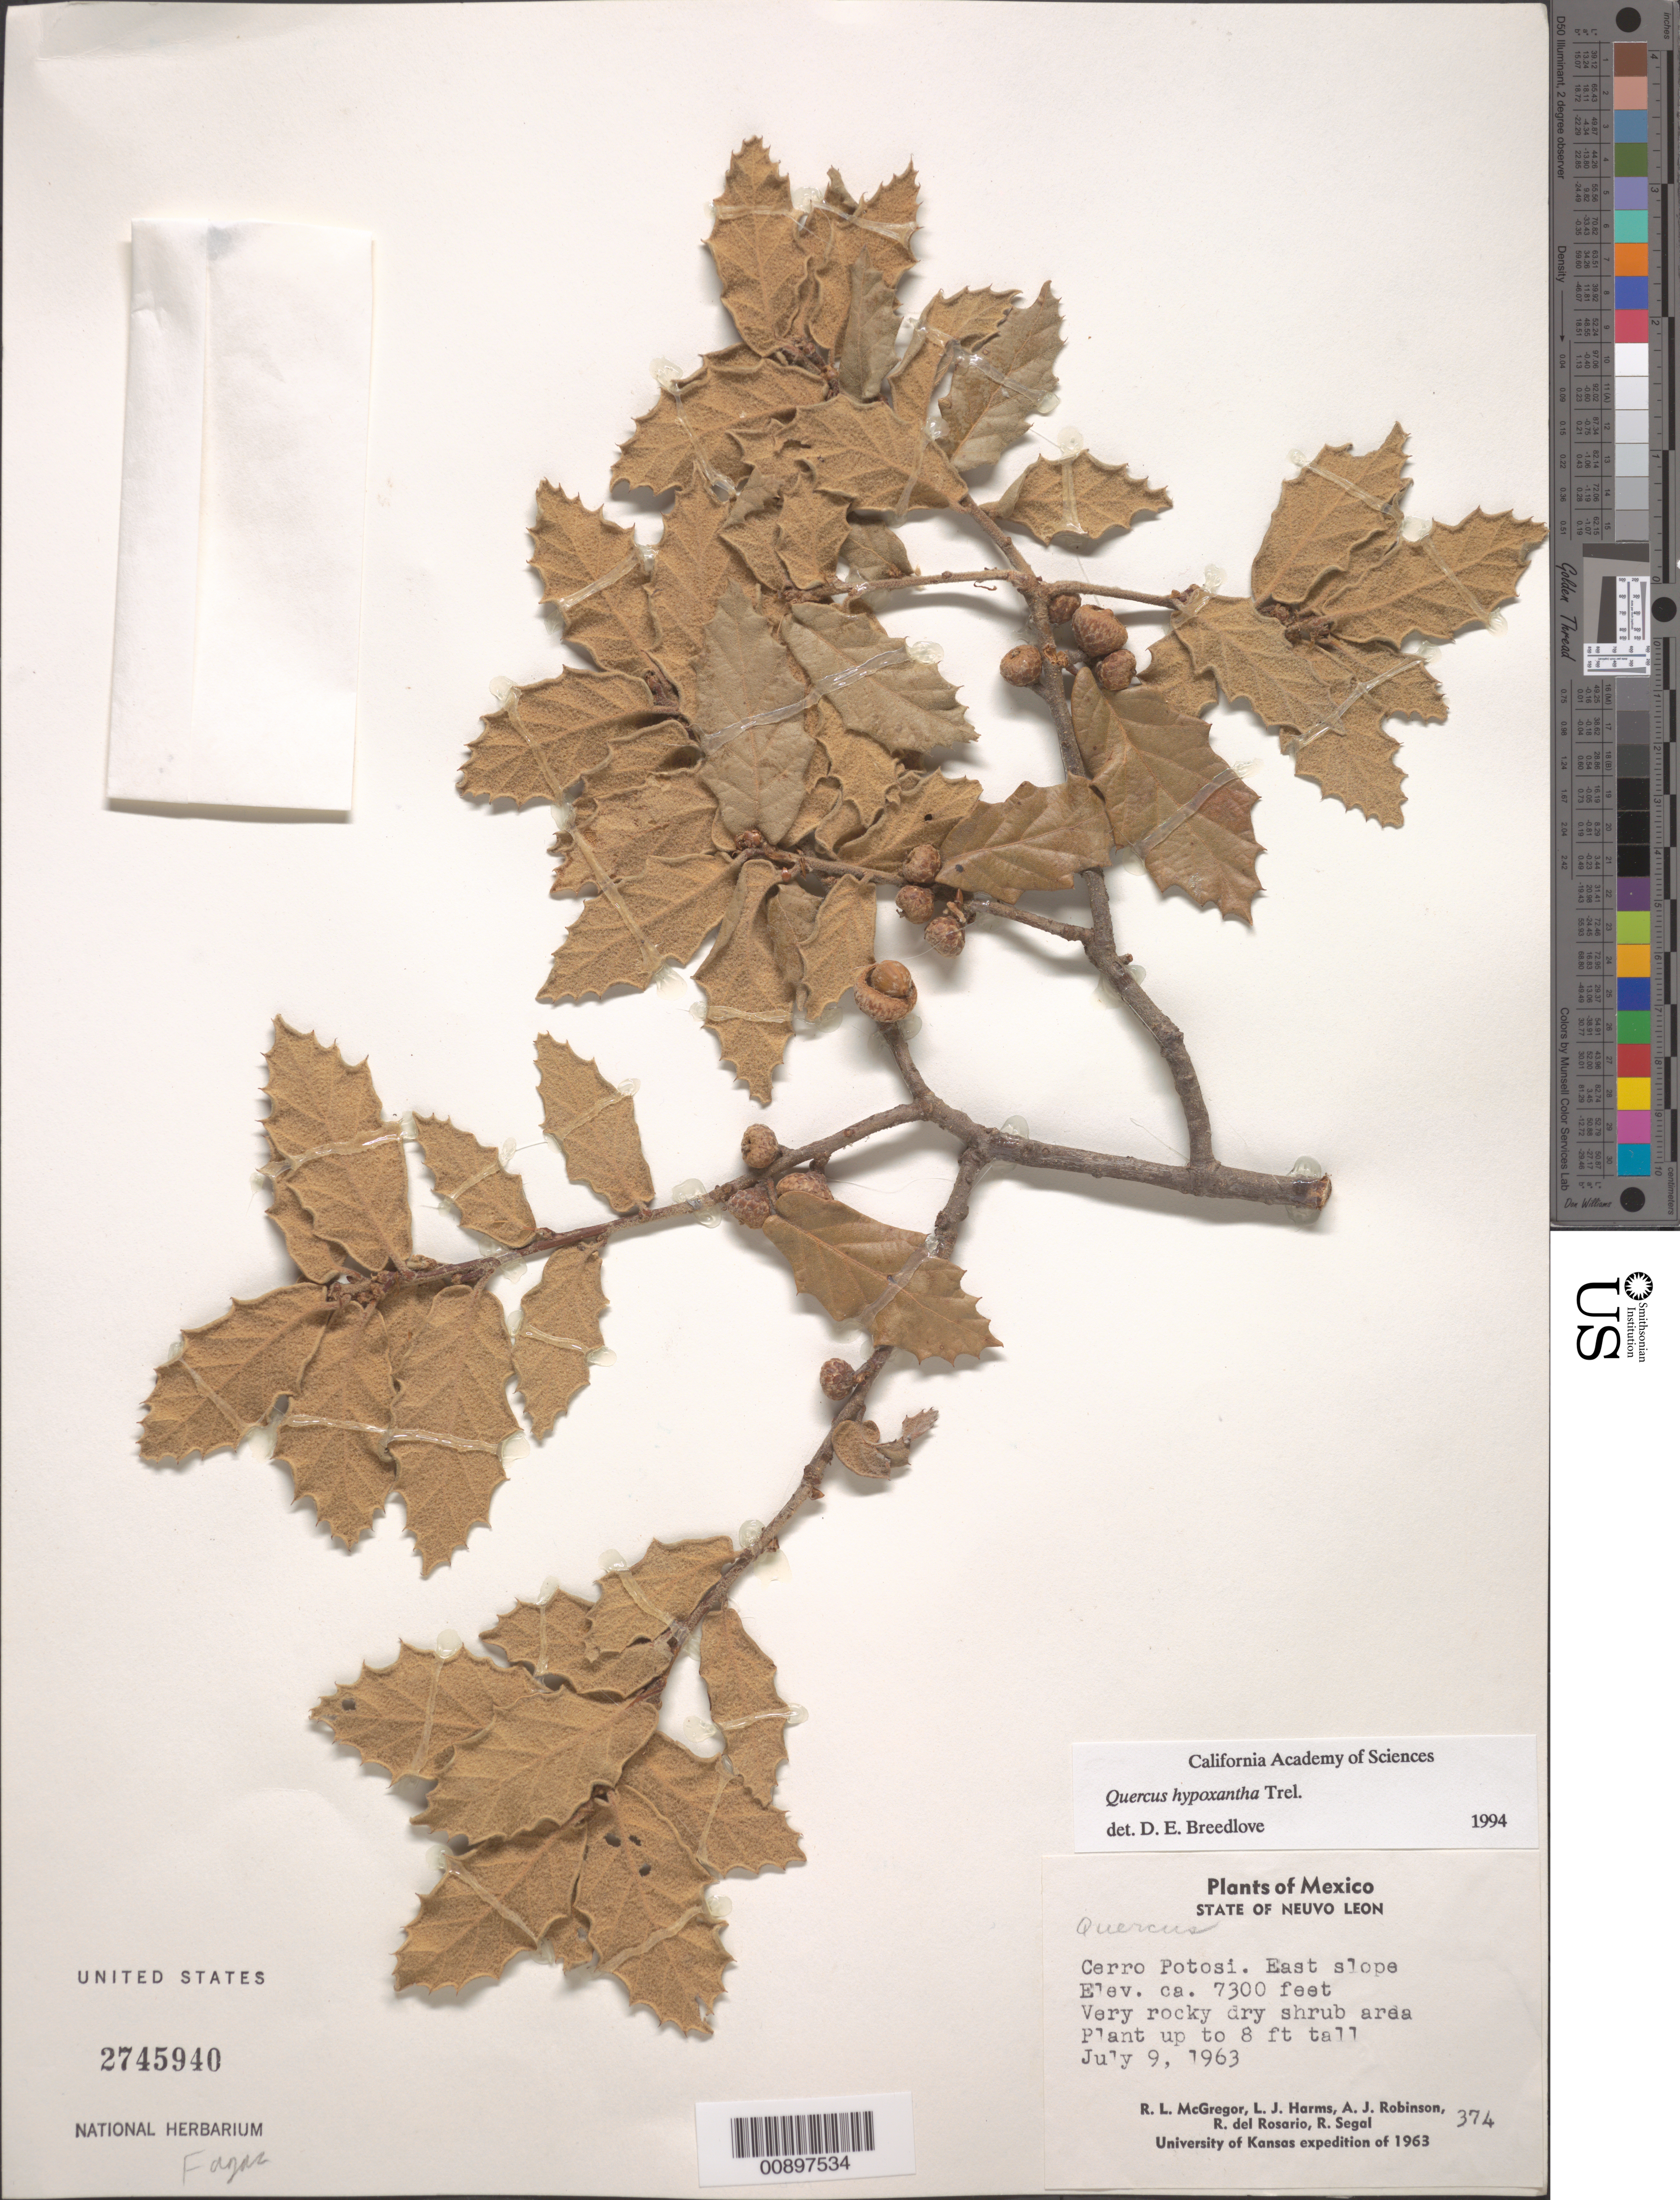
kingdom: Plantae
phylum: Tracheophyta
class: Magnoliopsida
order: Fagales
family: Fagaceae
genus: Quercus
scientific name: Quercus hypoxantha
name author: Trel.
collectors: R. McGregor, L. Harms & A. J. Robinson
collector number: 374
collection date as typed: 09 Jul 1963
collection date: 1963-07-09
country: Mexico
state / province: Nuevo León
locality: Cerro Potosí. East slope.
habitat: Very rocky dey shrub area.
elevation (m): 2225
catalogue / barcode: US 2745940